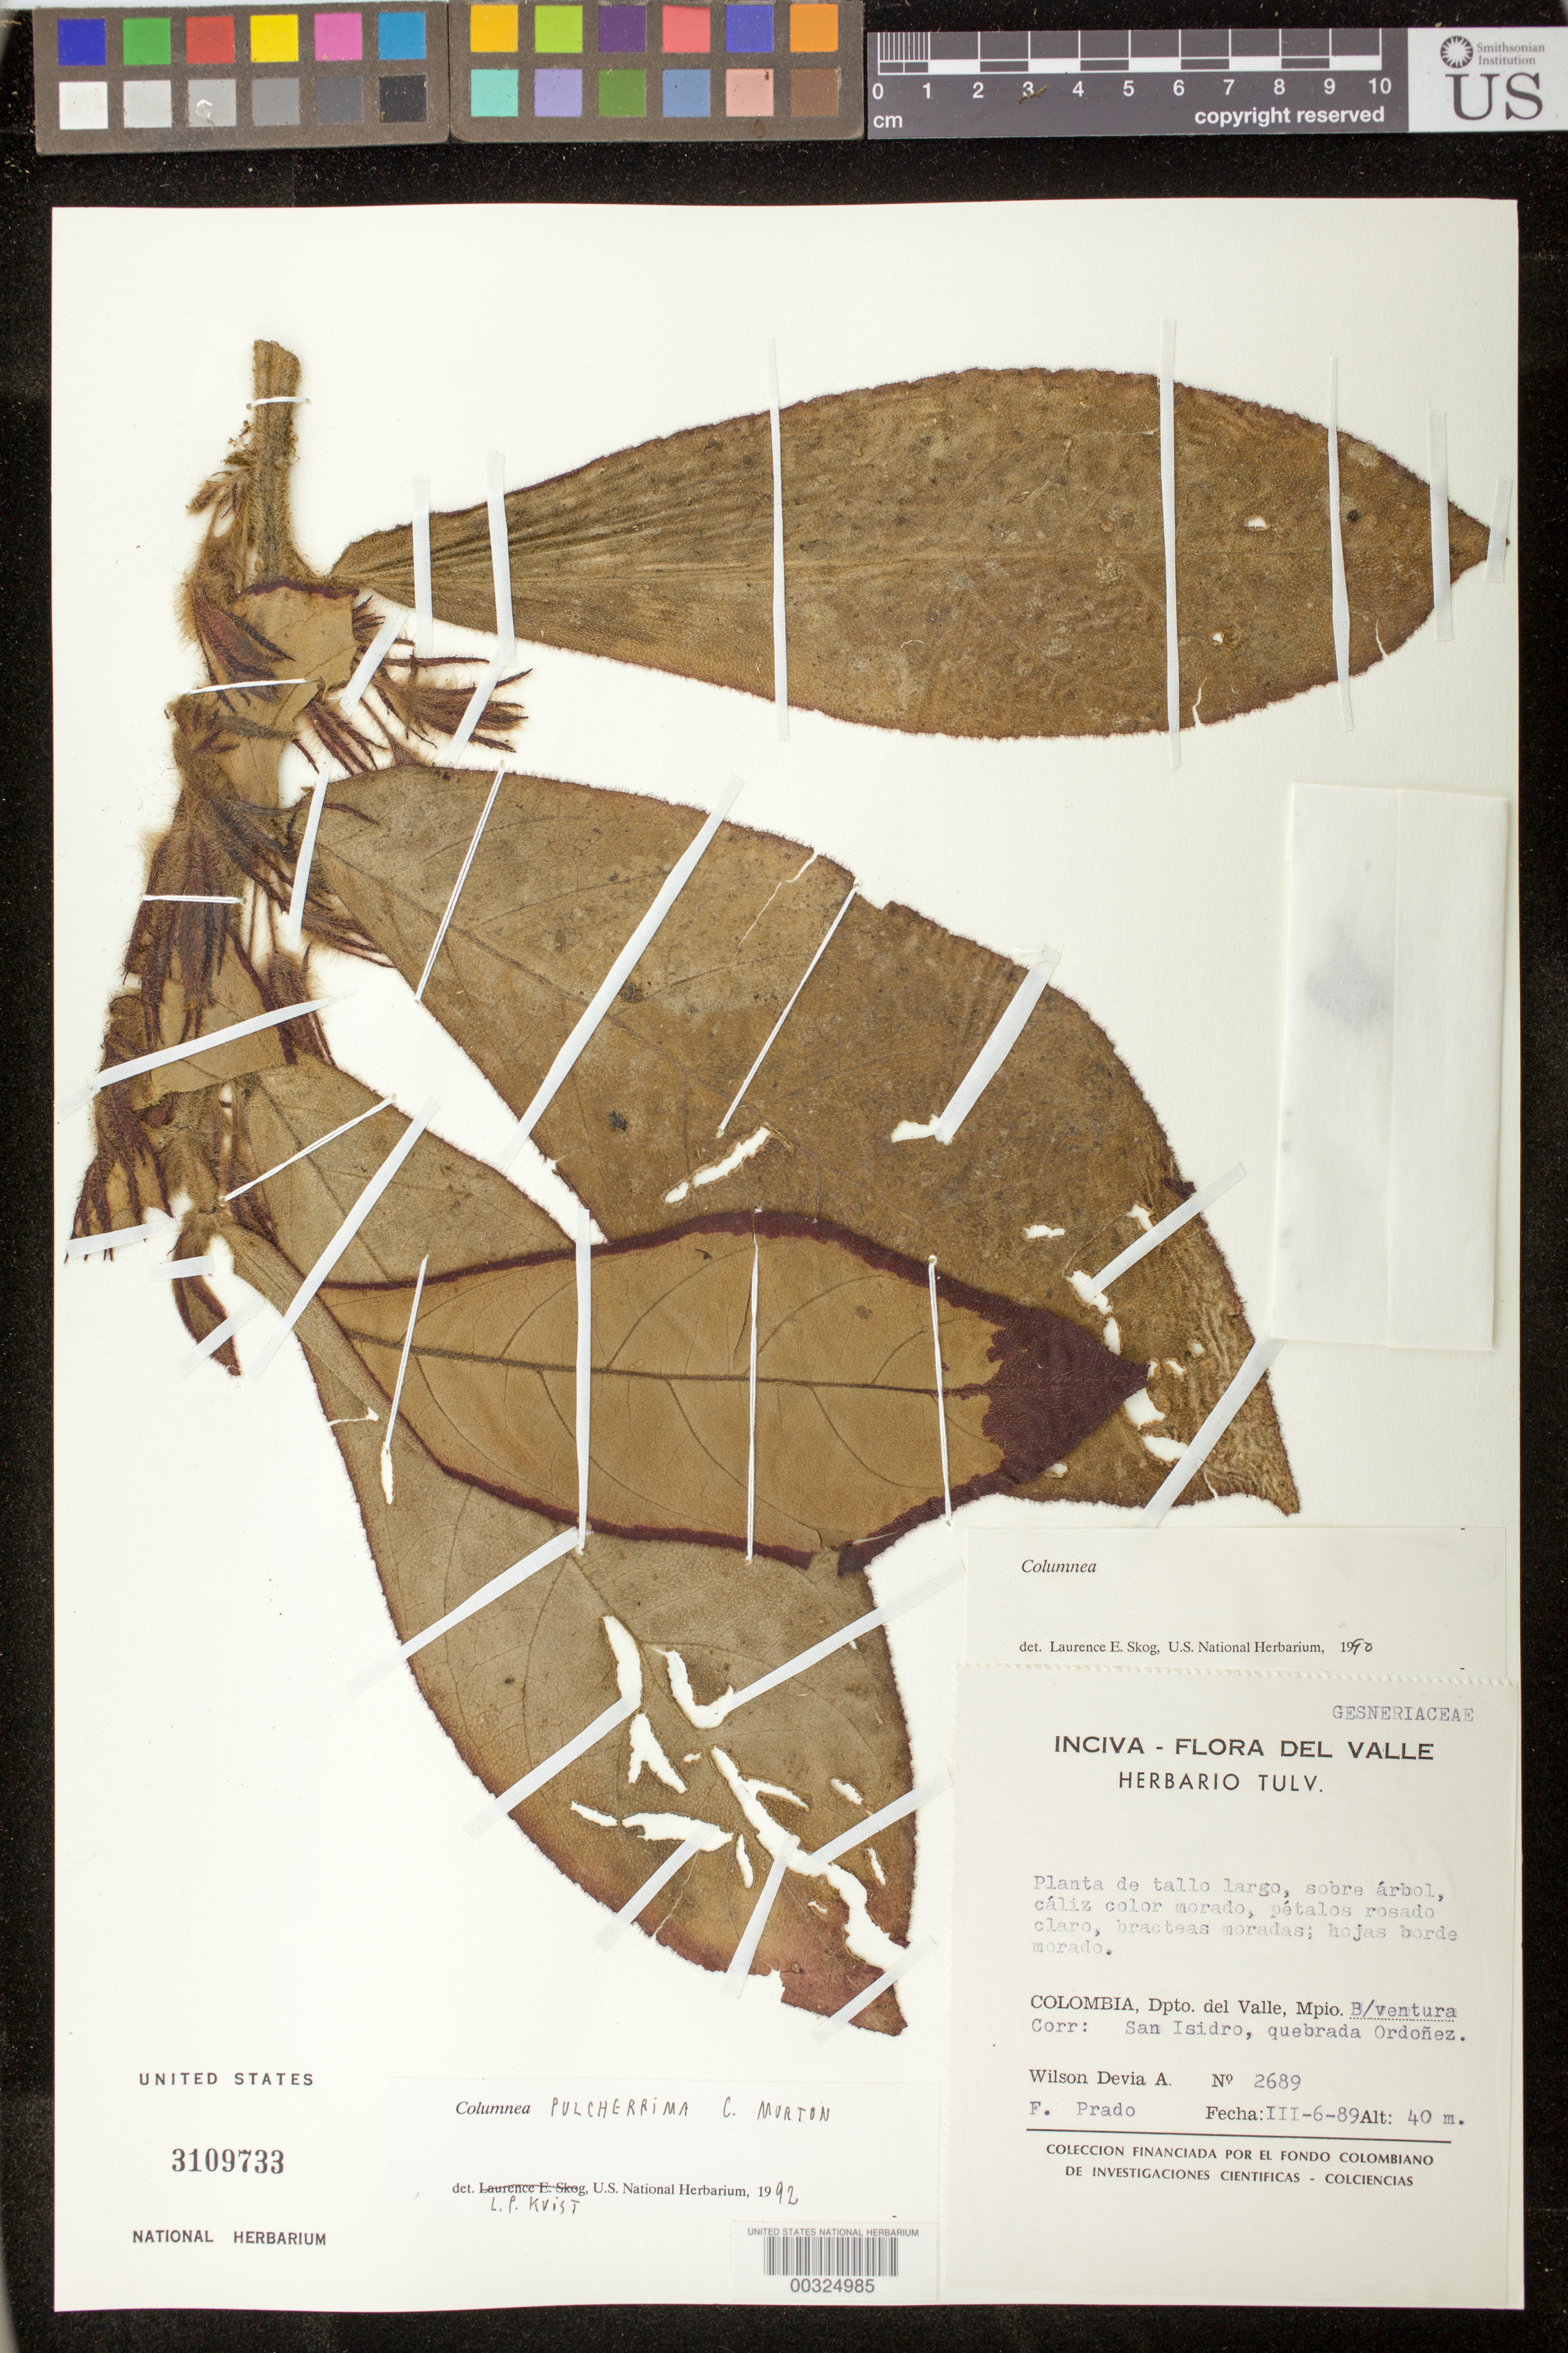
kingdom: Plantae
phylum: Tracheophyta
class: Magnoliopsida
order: Lamiales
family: Gesneriaceae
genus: Columnea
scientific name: Columnea pulcherrima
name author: C.V. Morton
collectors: W. Devia A. & F. Prado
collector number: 2689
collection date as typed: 06 Mar 1989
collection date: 1989-03-06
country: Colombia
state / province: Valle del Cauca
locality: Mun. of B/ventura, corr: San Isidro, Quebrada Ordonez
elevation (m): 40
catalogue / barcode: US 3109733